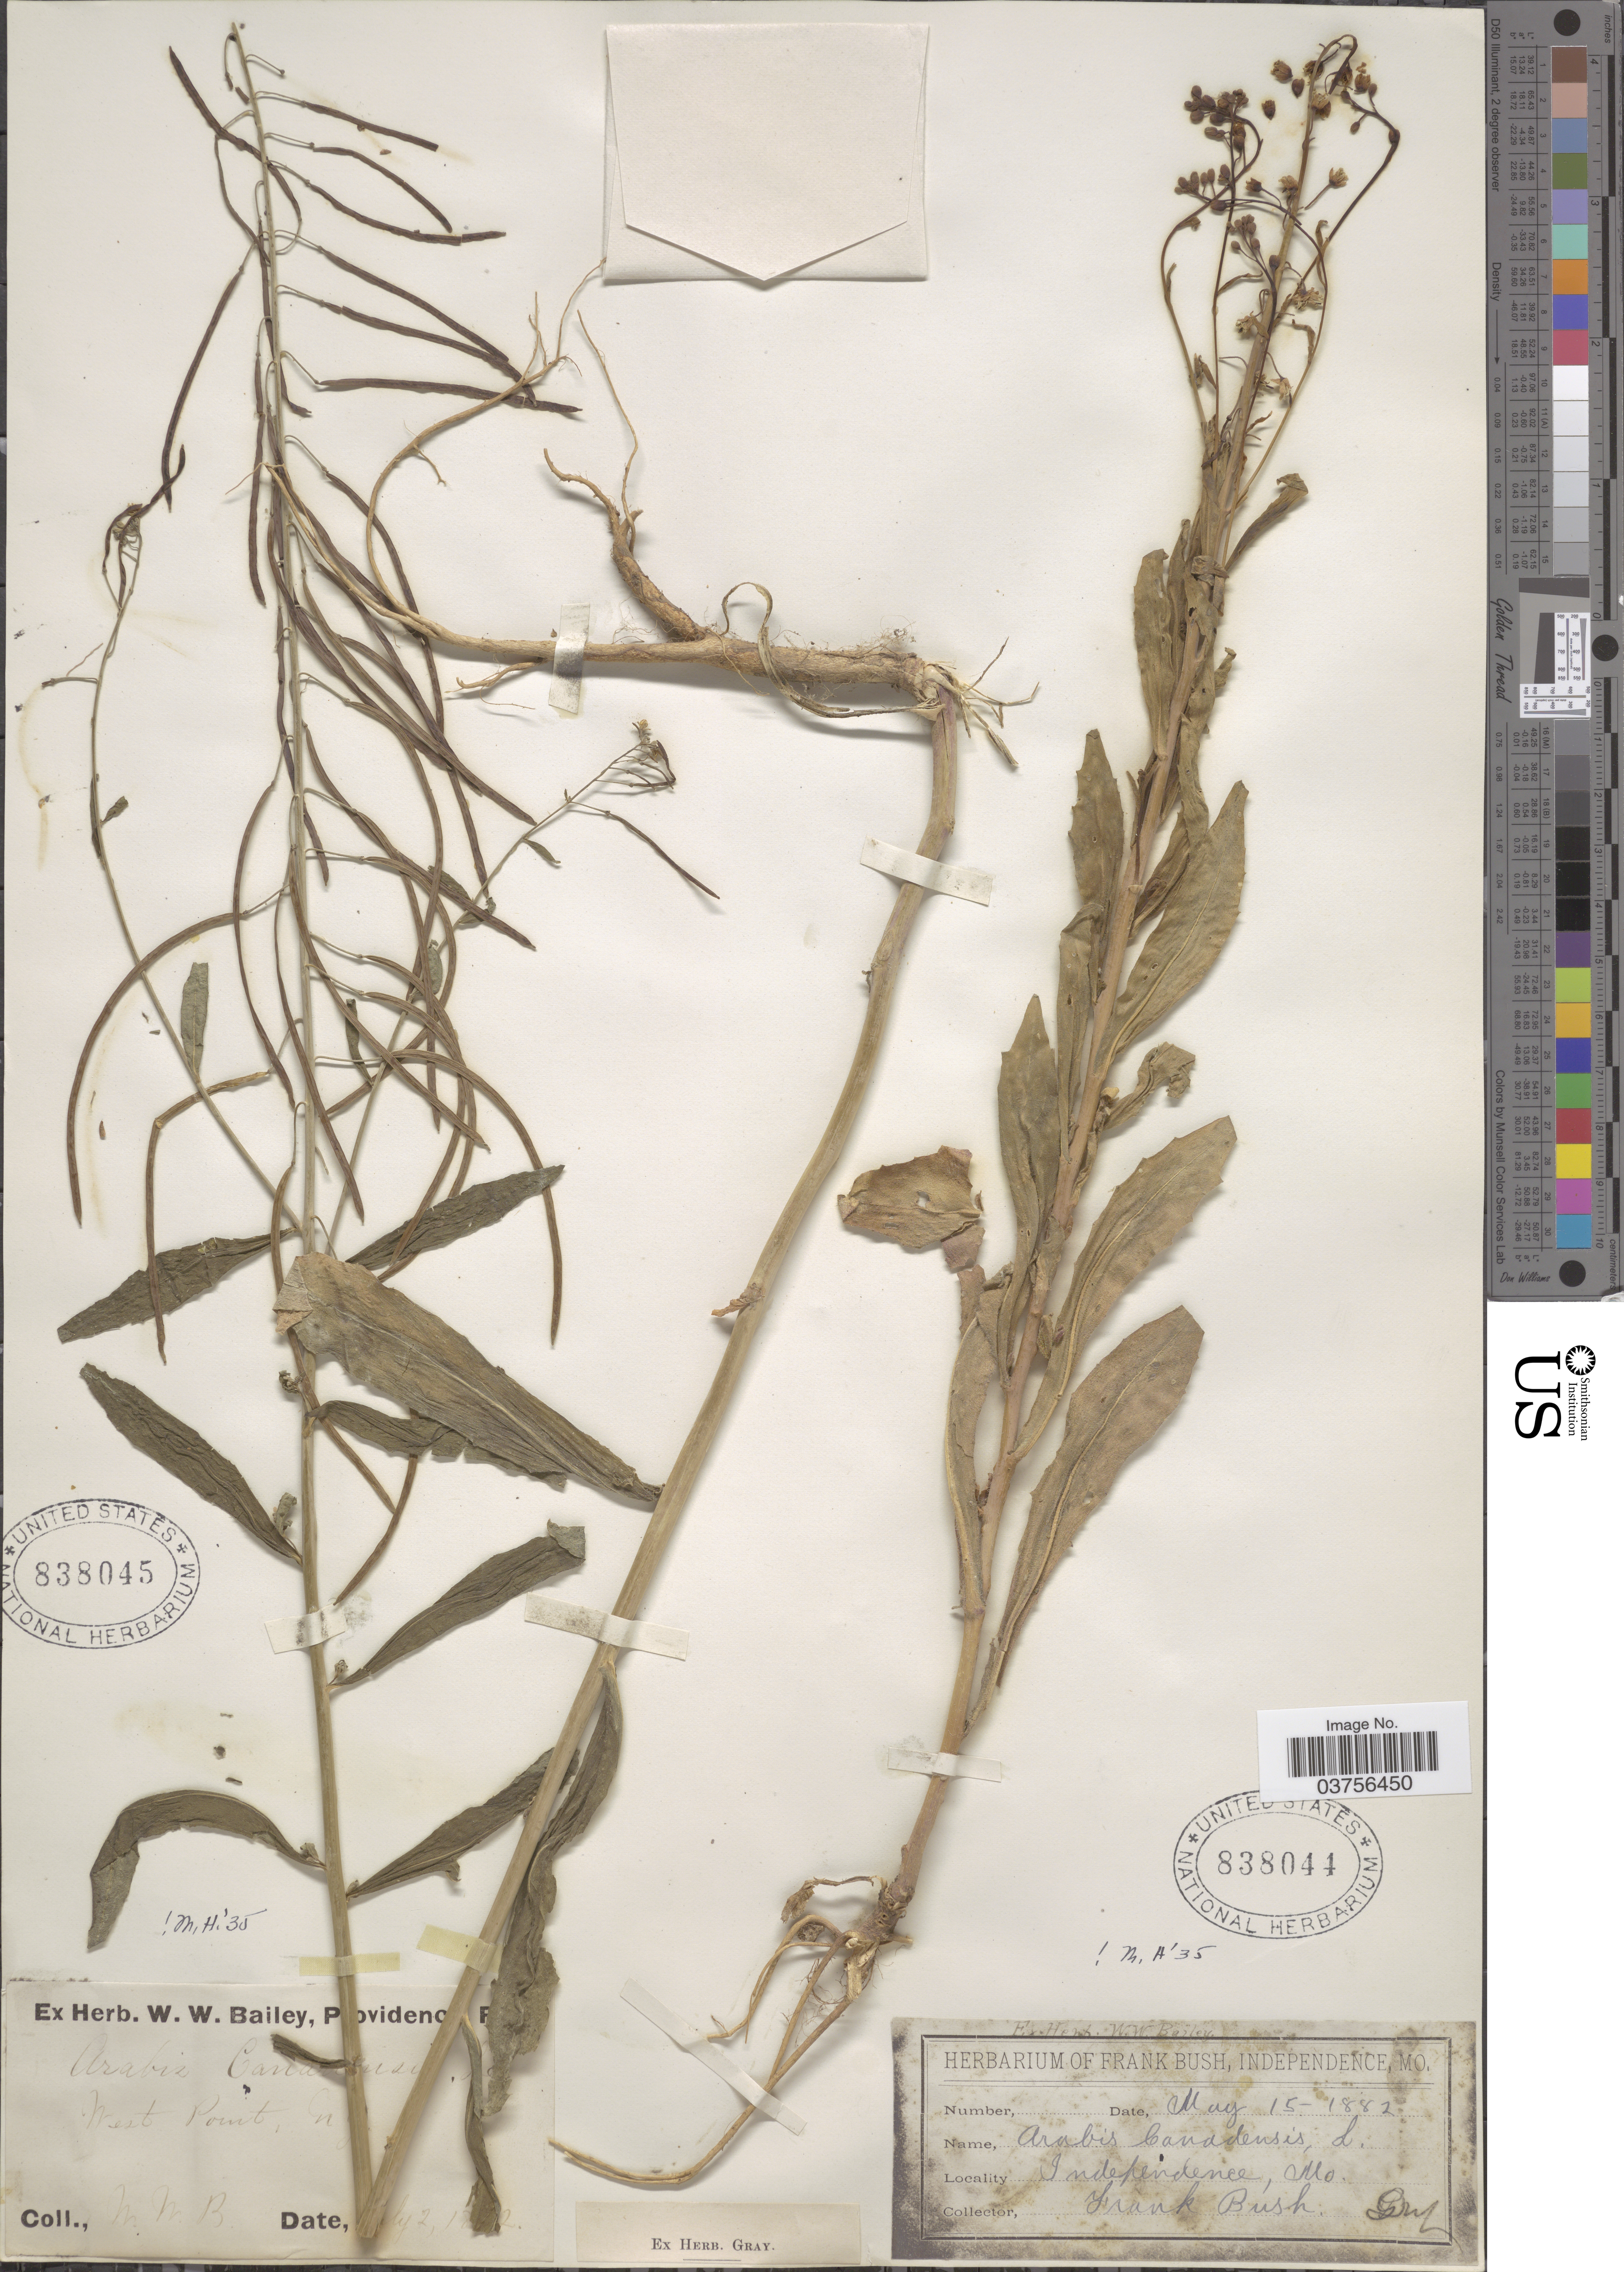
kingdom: Plantae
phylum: Tracheophyta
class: Magnoliopsida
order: Brassicales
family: Brassicaceae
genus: Arabis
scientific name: Arabis canadensis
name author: L.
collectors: F. Bush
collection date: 1882-05-15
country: United States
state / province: Missouri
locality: Independence.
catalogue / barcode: US 838044-2